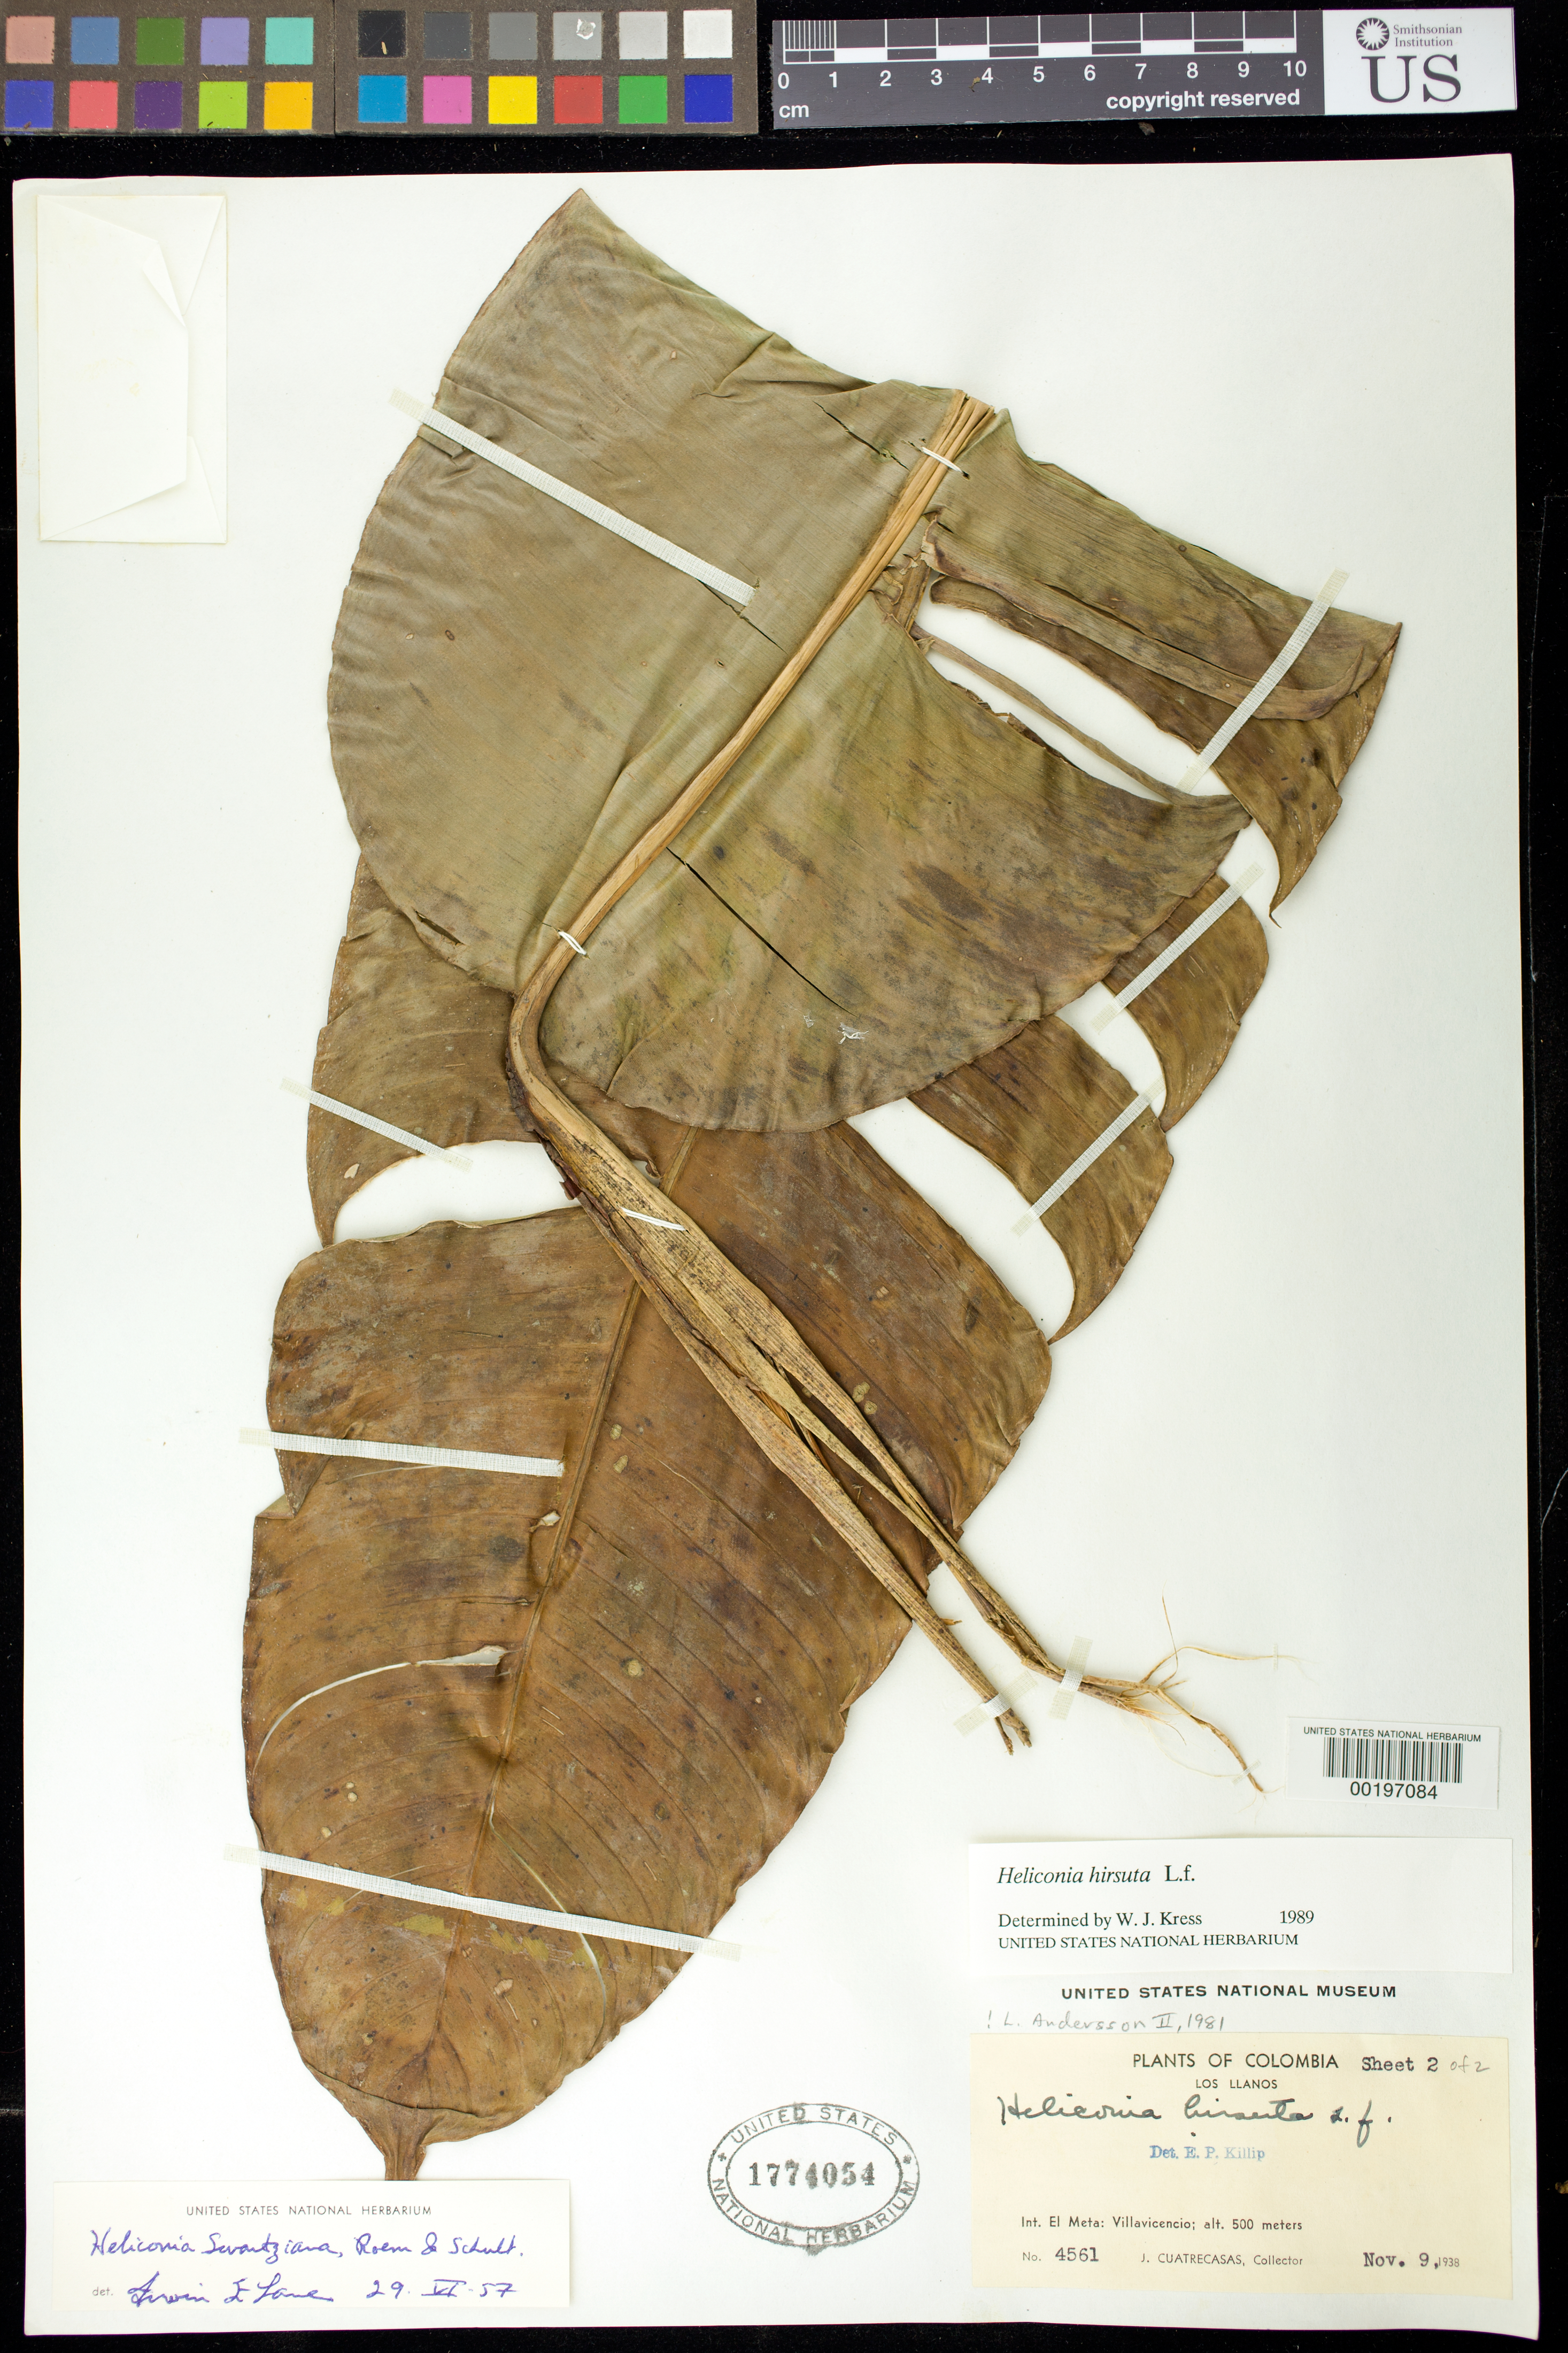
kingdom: Plantae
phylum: Tracheophyta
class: Liliopsida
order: Zingiberales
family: Heliconiaceae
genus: Heliconia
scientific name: Heliconia hirsuta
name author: L. f.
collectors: J. Cuatrecasas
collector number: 4561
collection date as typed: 09 Nov 1938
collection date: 1938-11-09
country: Colombia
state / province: Meta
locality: Los Llanos, Villa Vicencia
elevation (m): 500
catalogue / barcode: US 1774054